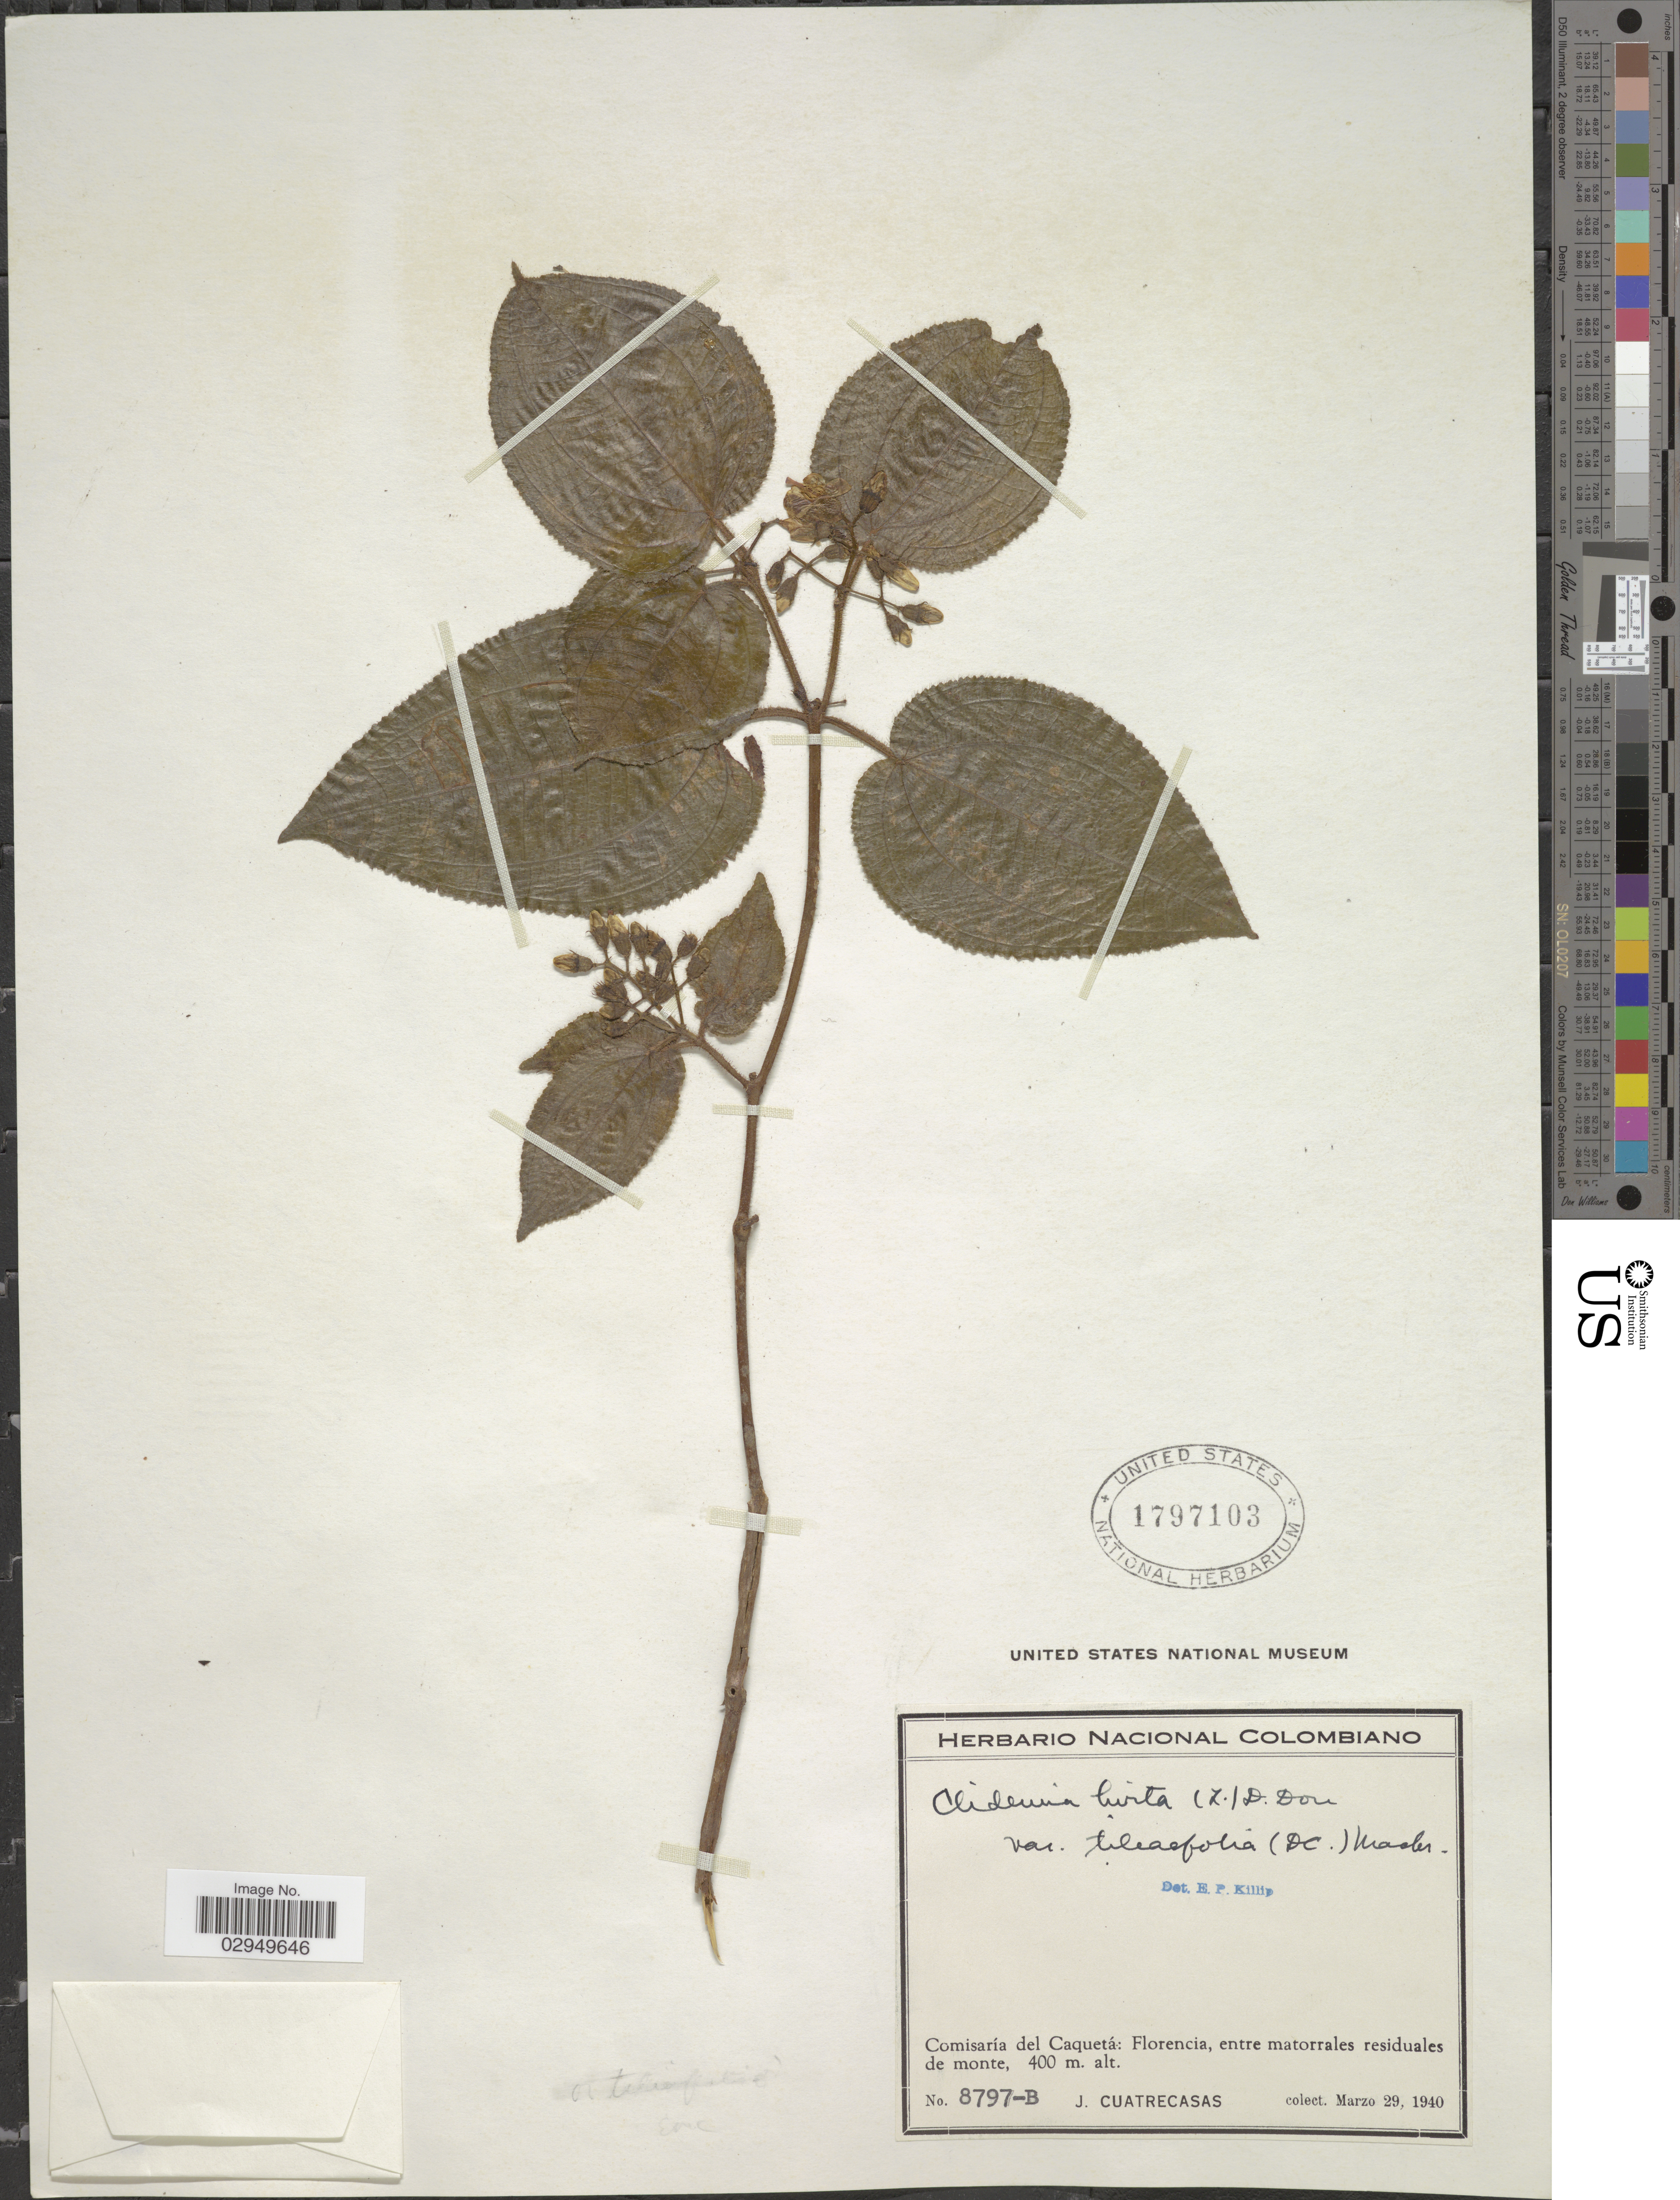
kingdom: Plantae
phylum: Tracheophyta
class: Magnoliopsida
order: Myrtales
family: Melastomataceae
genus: Clidemia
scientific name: Clidemia hirta var. tiliifolia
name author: (DC.) J.F. Macbr.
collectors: J. Cuatrecasas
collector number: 8797-B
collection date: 1940-03-29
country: Colombia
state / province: Amazônas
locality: Comisaría del Caquetá: Florencia, entre matorrales residuales de monte.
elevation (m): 400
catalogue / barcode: US 1797103